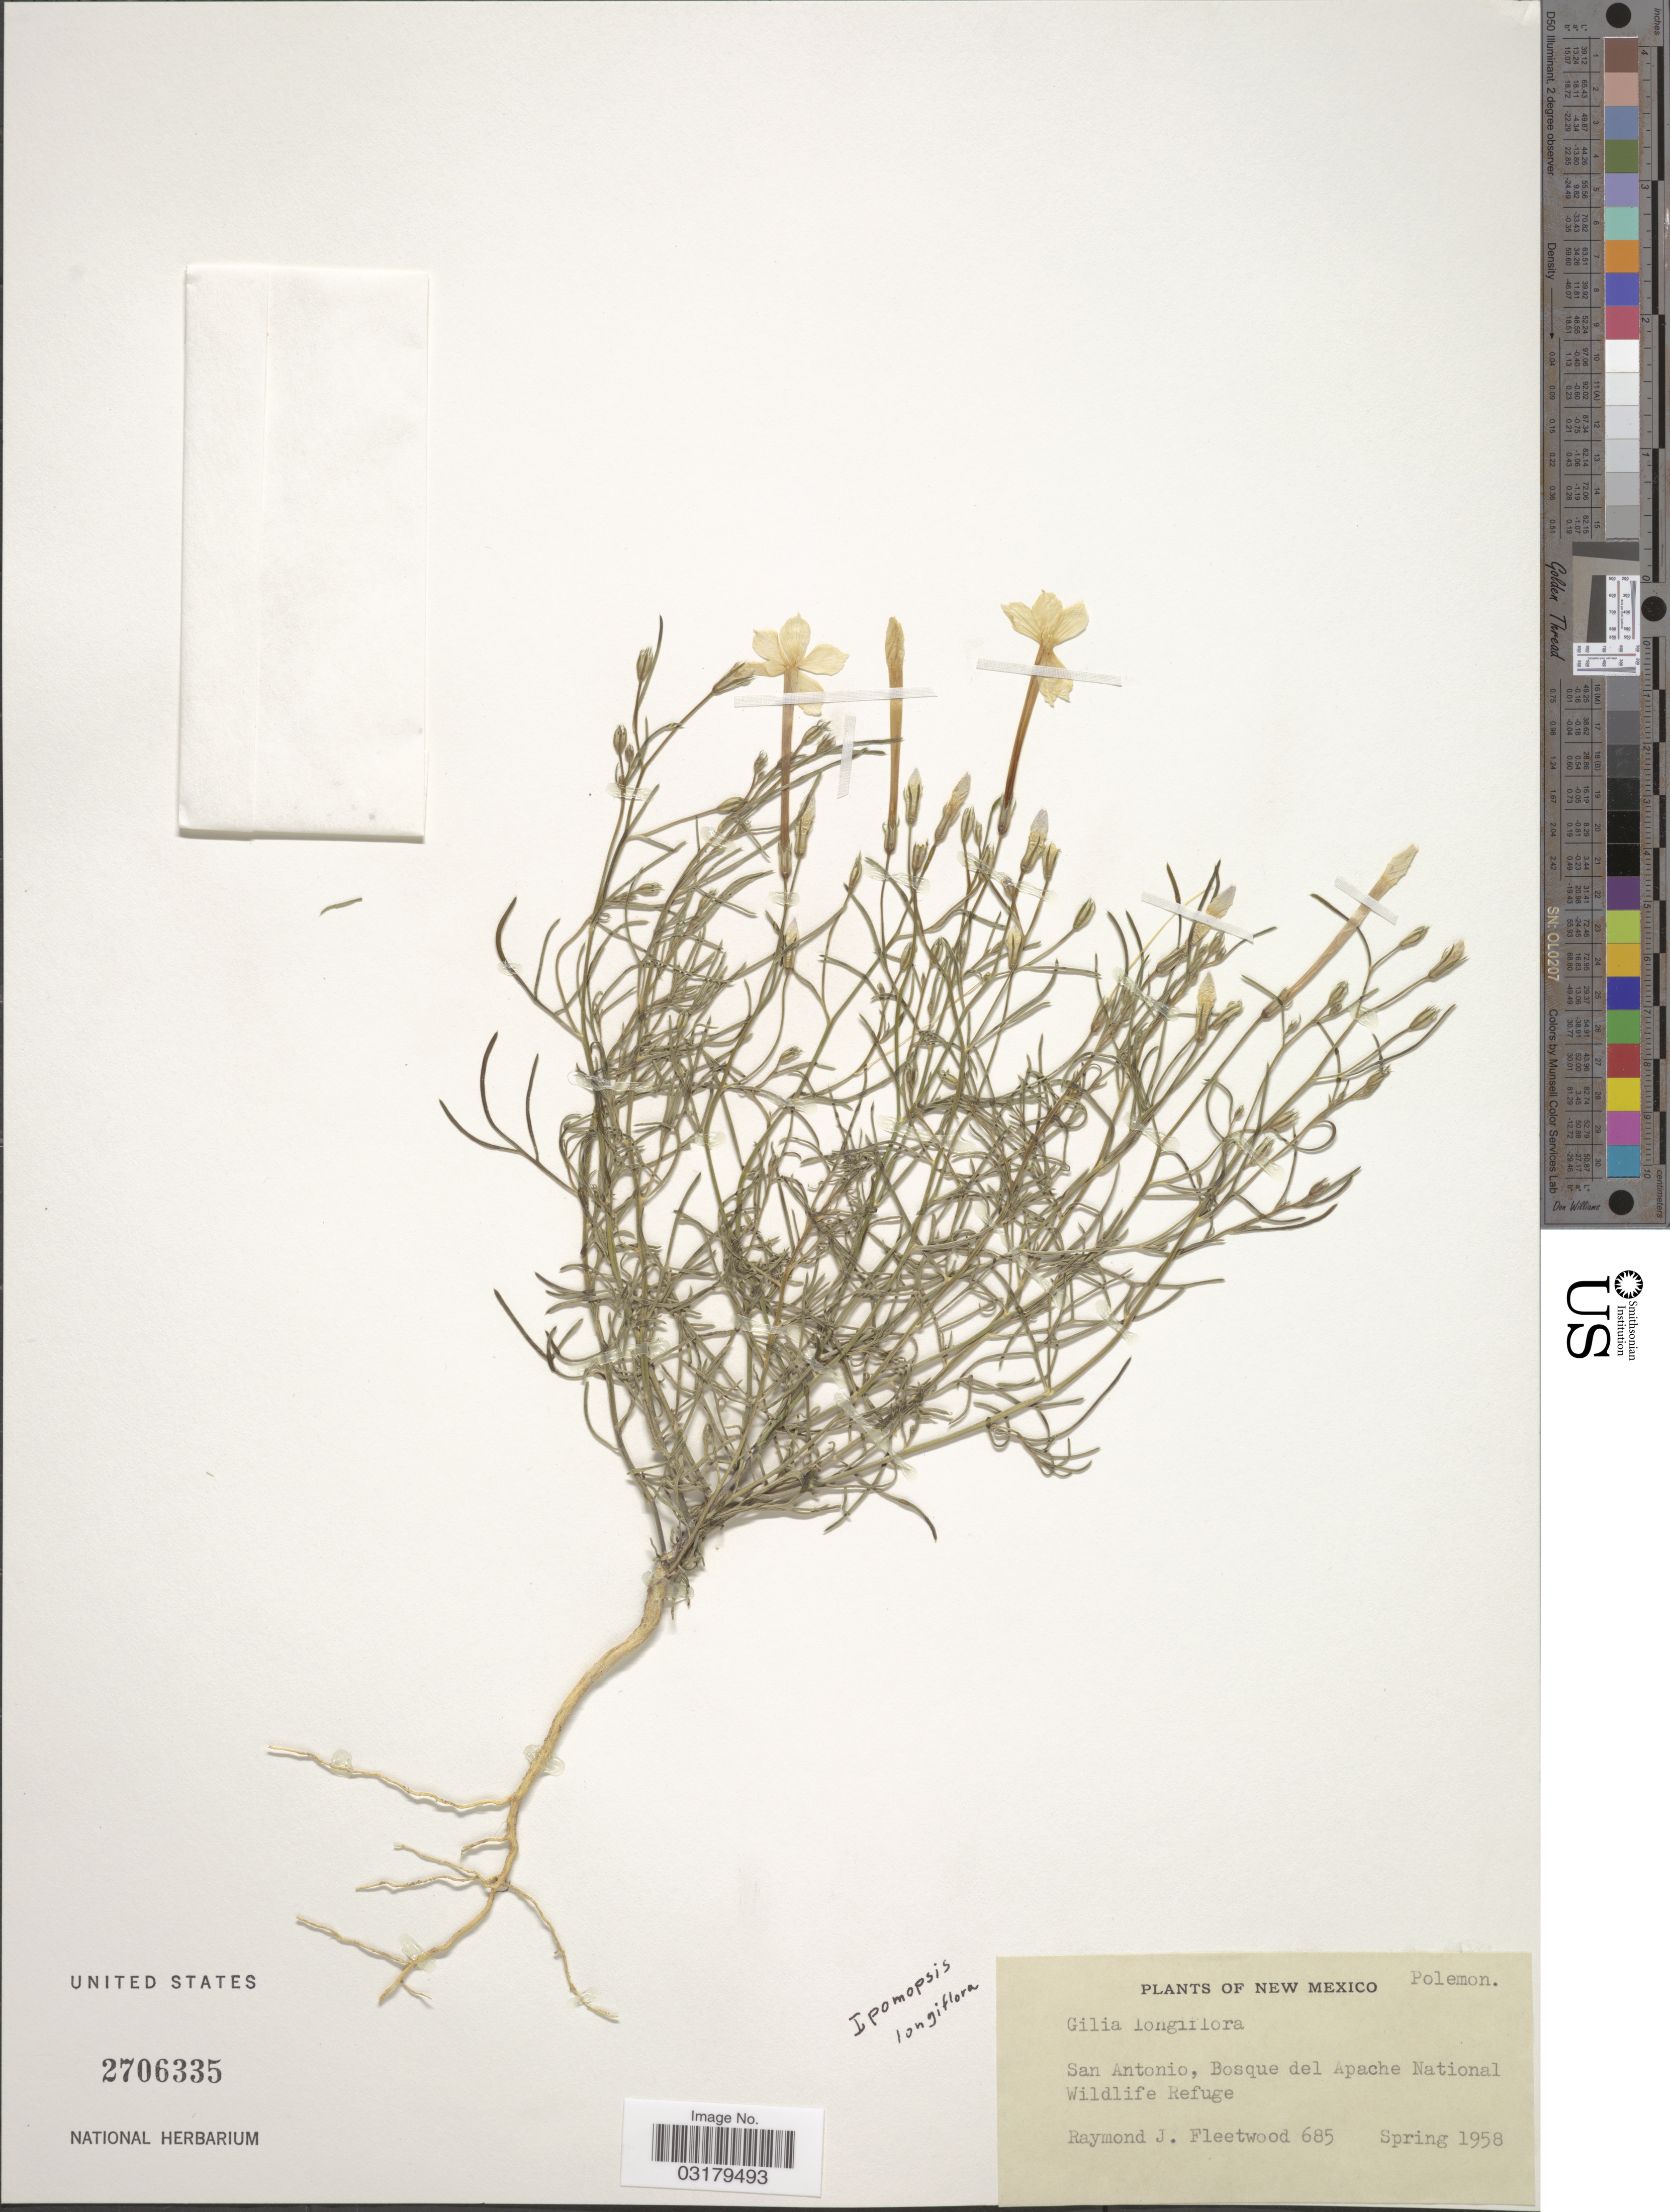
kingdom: Plantae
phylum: Tracheophyta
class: Magnoliopsida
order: Ericales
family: Polemoniaceae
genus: Ipomopsis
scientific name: Ipomopsis longiflora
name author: (Torr.) V.E. Grant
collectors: R. J. Fleetwood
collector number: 685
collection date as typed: Spring 1958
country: United States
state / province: New Mexico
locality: San Antonio, Bosque del Apache National Wildlife Refuge.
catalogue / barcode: US 2706335